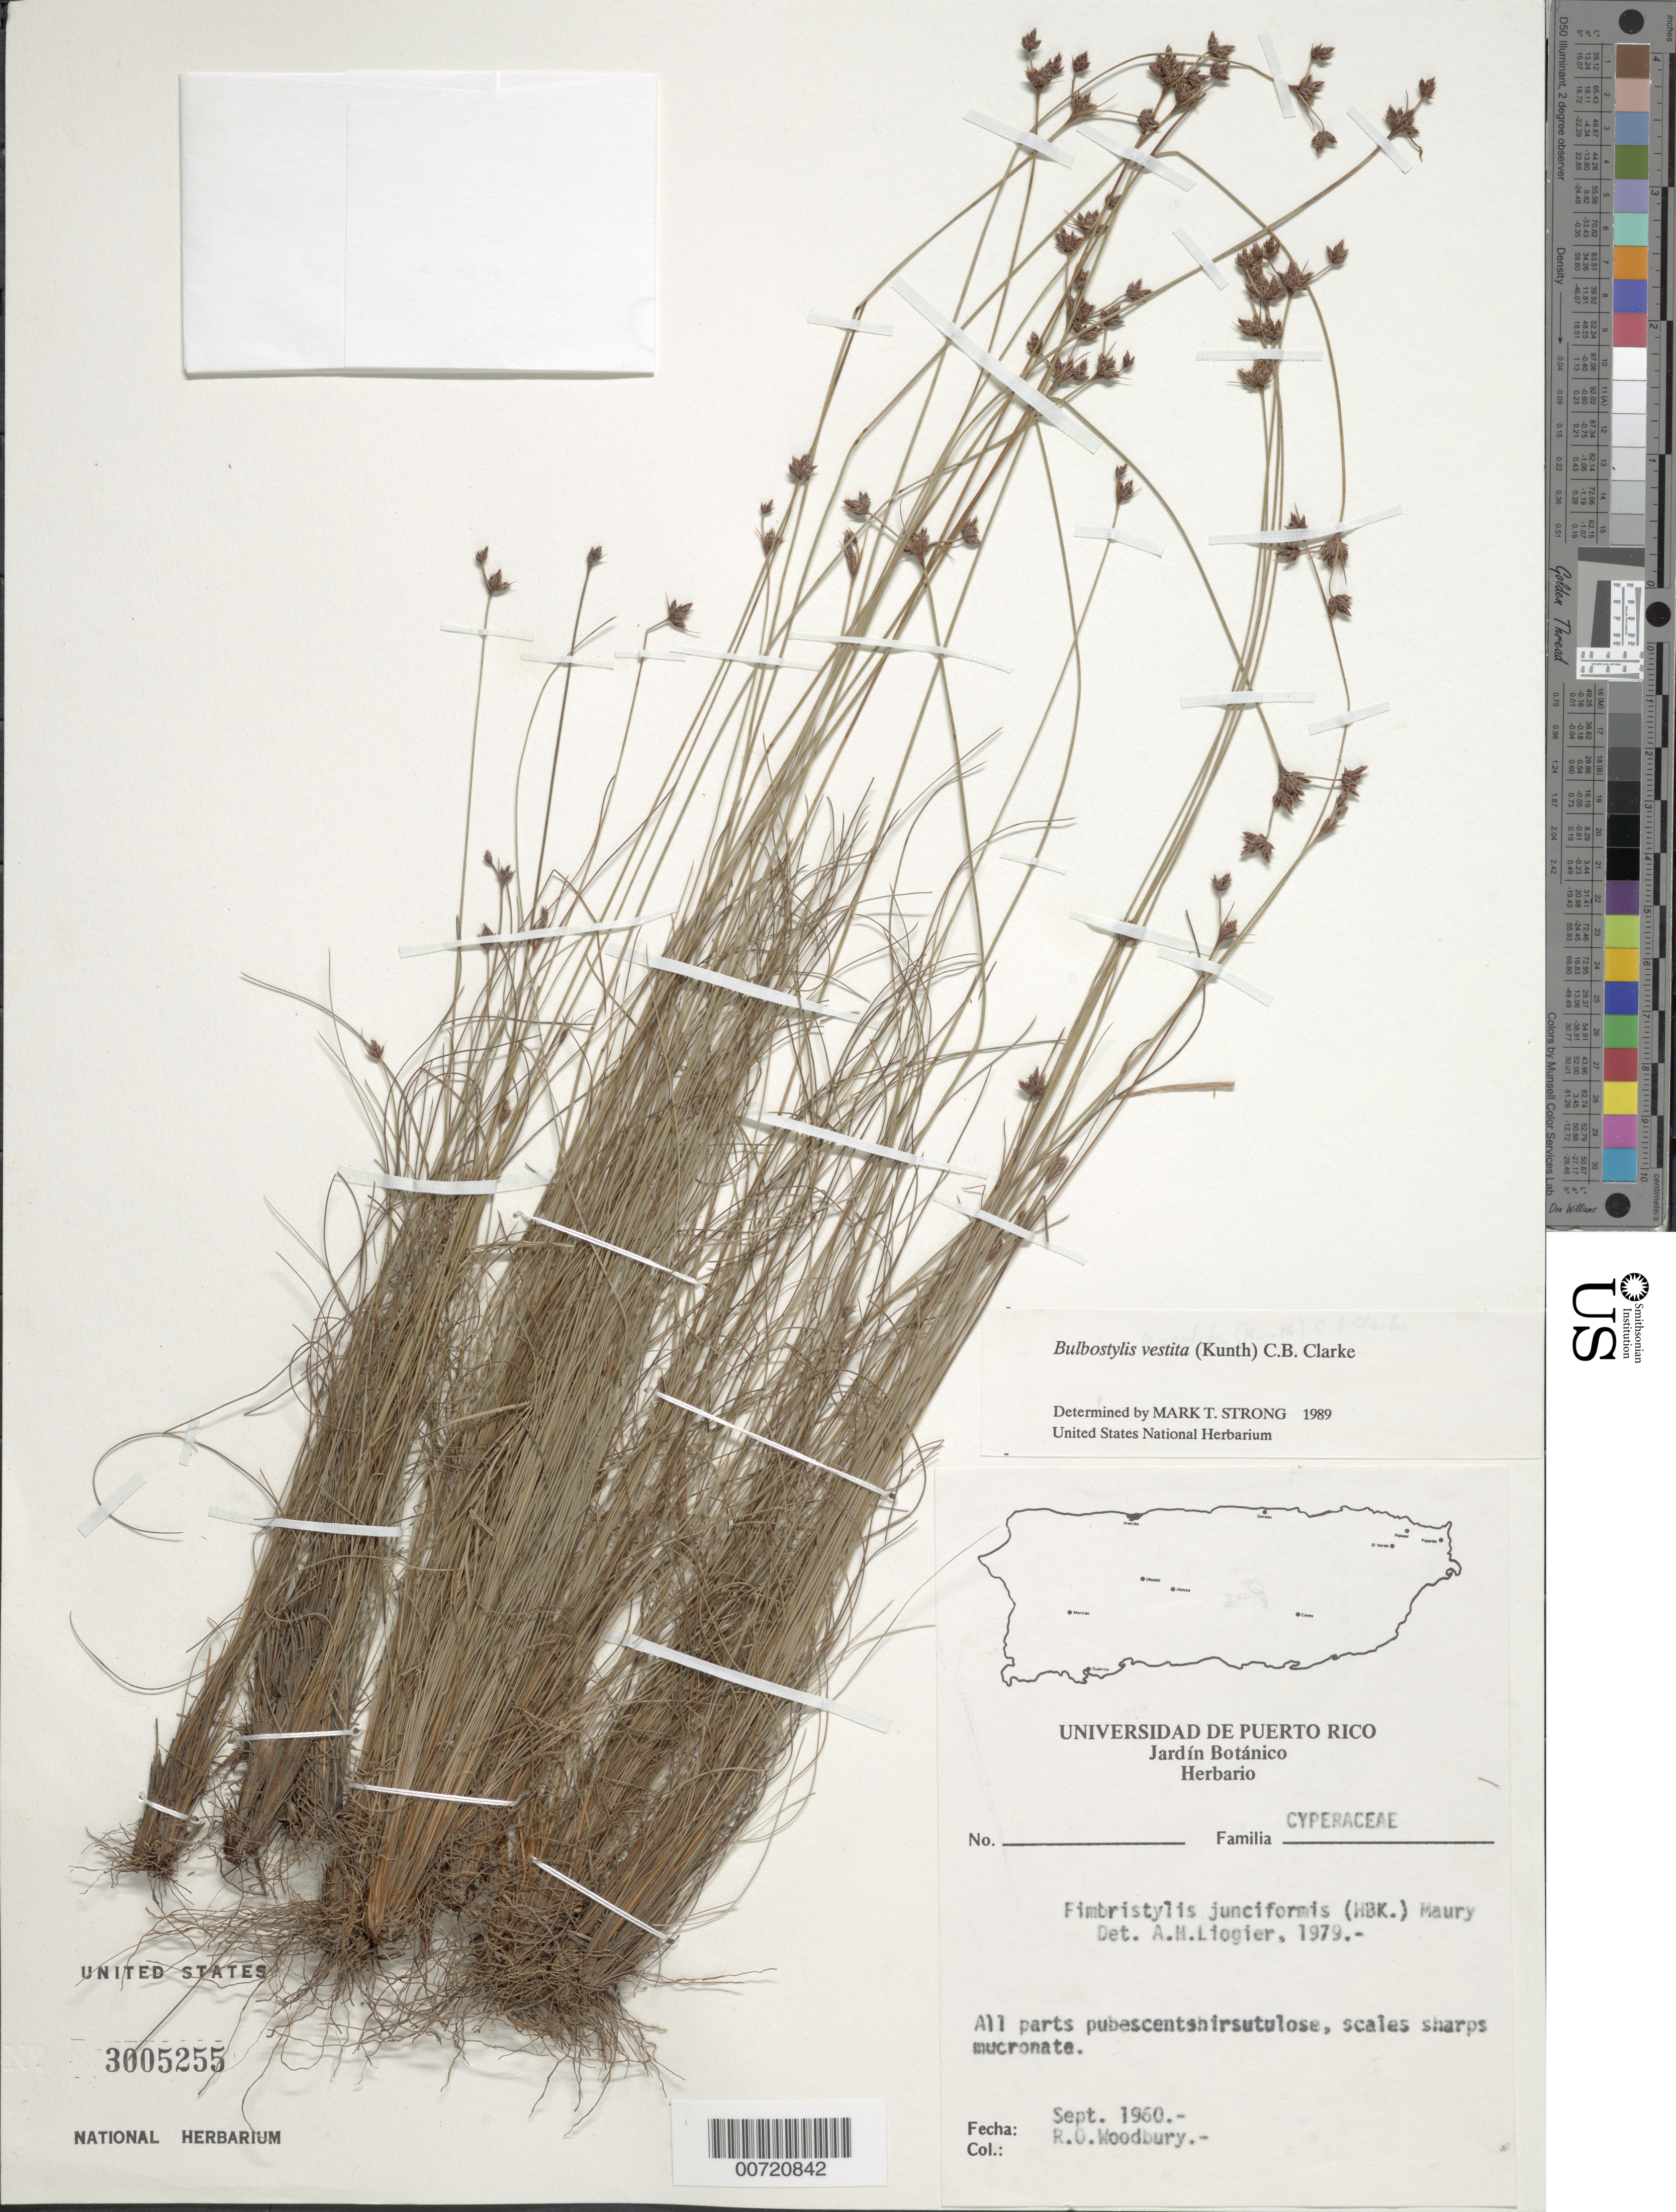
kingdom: Plantae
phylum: Tracheophyta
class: Liliopsida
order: Poales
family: Cyperaceae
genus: Bulbostylis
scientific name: Bulbostylis vestita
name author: (Kunth) C.B. Clarke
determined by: Strong, M. T., (US), Smithsonian Institution - National Museum of Natural History (UNITED STATES)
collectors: R. O. Woodbury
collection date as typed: Sep 1960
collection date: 1960-09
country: Puerto Rico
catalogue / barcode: US 3005255